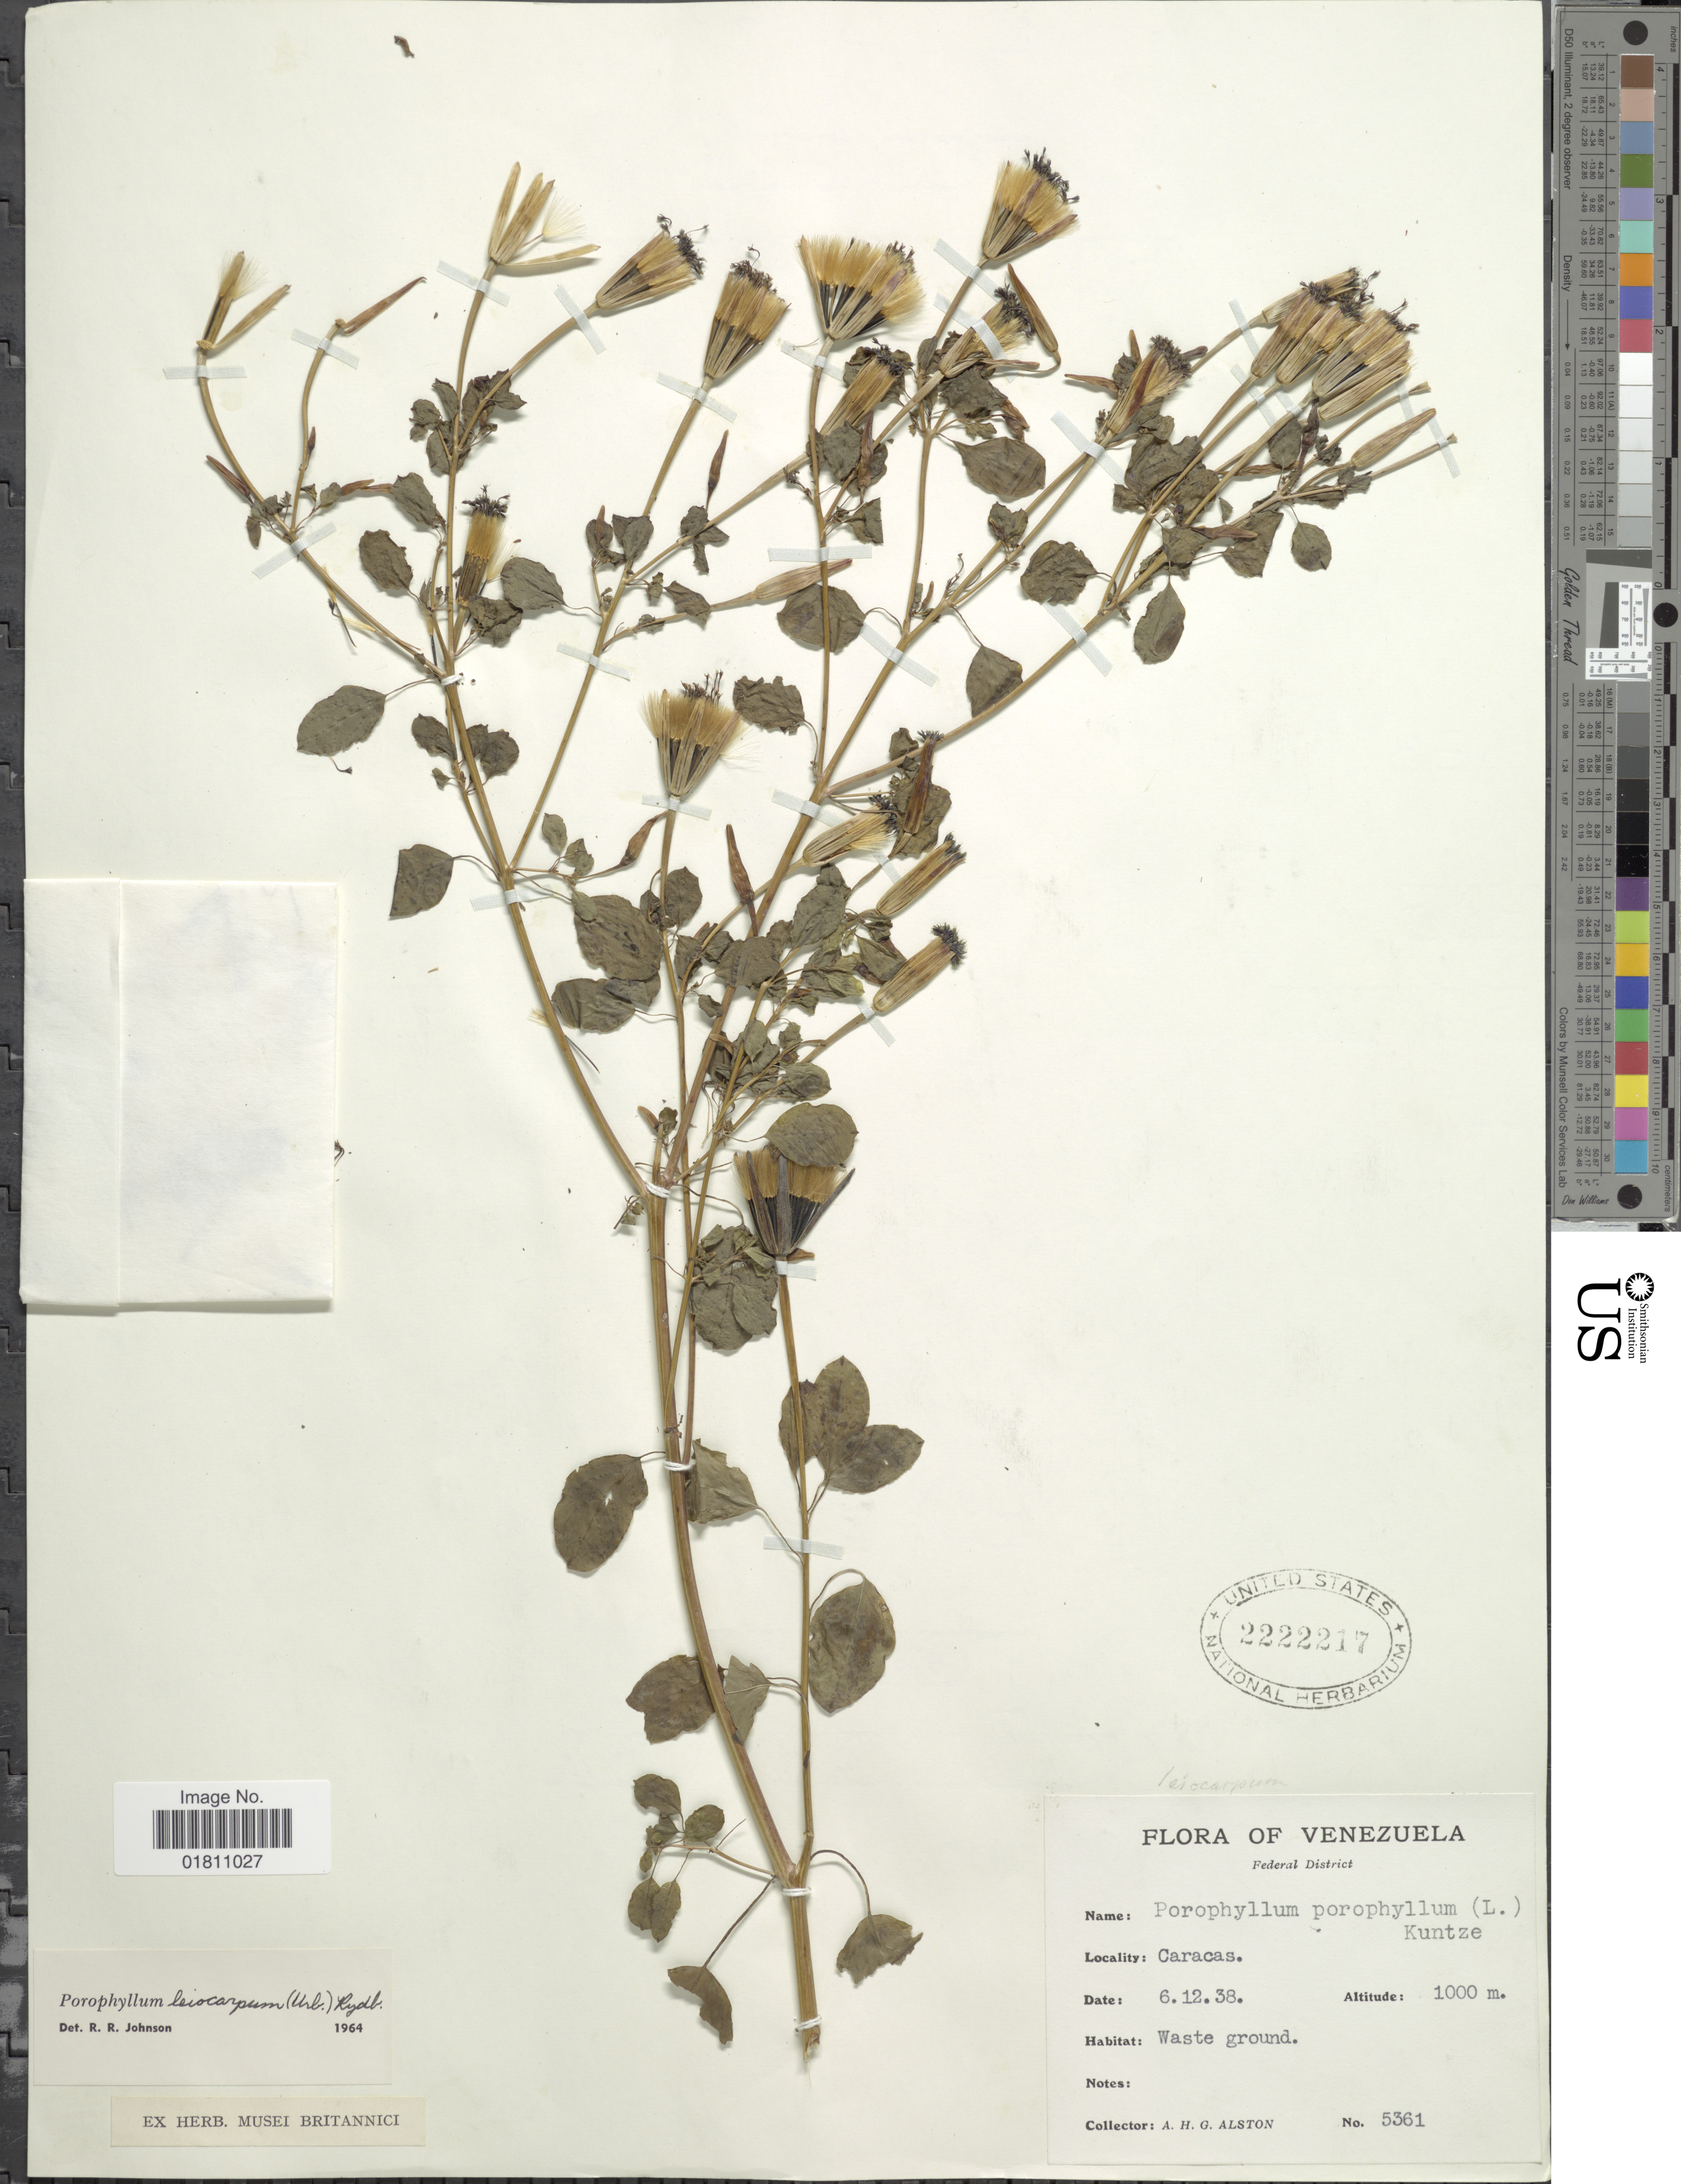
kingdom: Plantae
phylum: Tracheophyta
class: Magnoliopsida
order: Asterales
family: Asteraceae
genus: Porophyllum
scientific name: Porophyllum leiocarpum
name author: (Urb.) Rydb.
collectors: A. H. Alston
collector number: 5361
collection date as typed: Transcribed d/m/y: 6/12/38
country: Venezuela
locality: Federal District, Caracas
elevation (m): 1000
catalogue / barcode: US 2222217